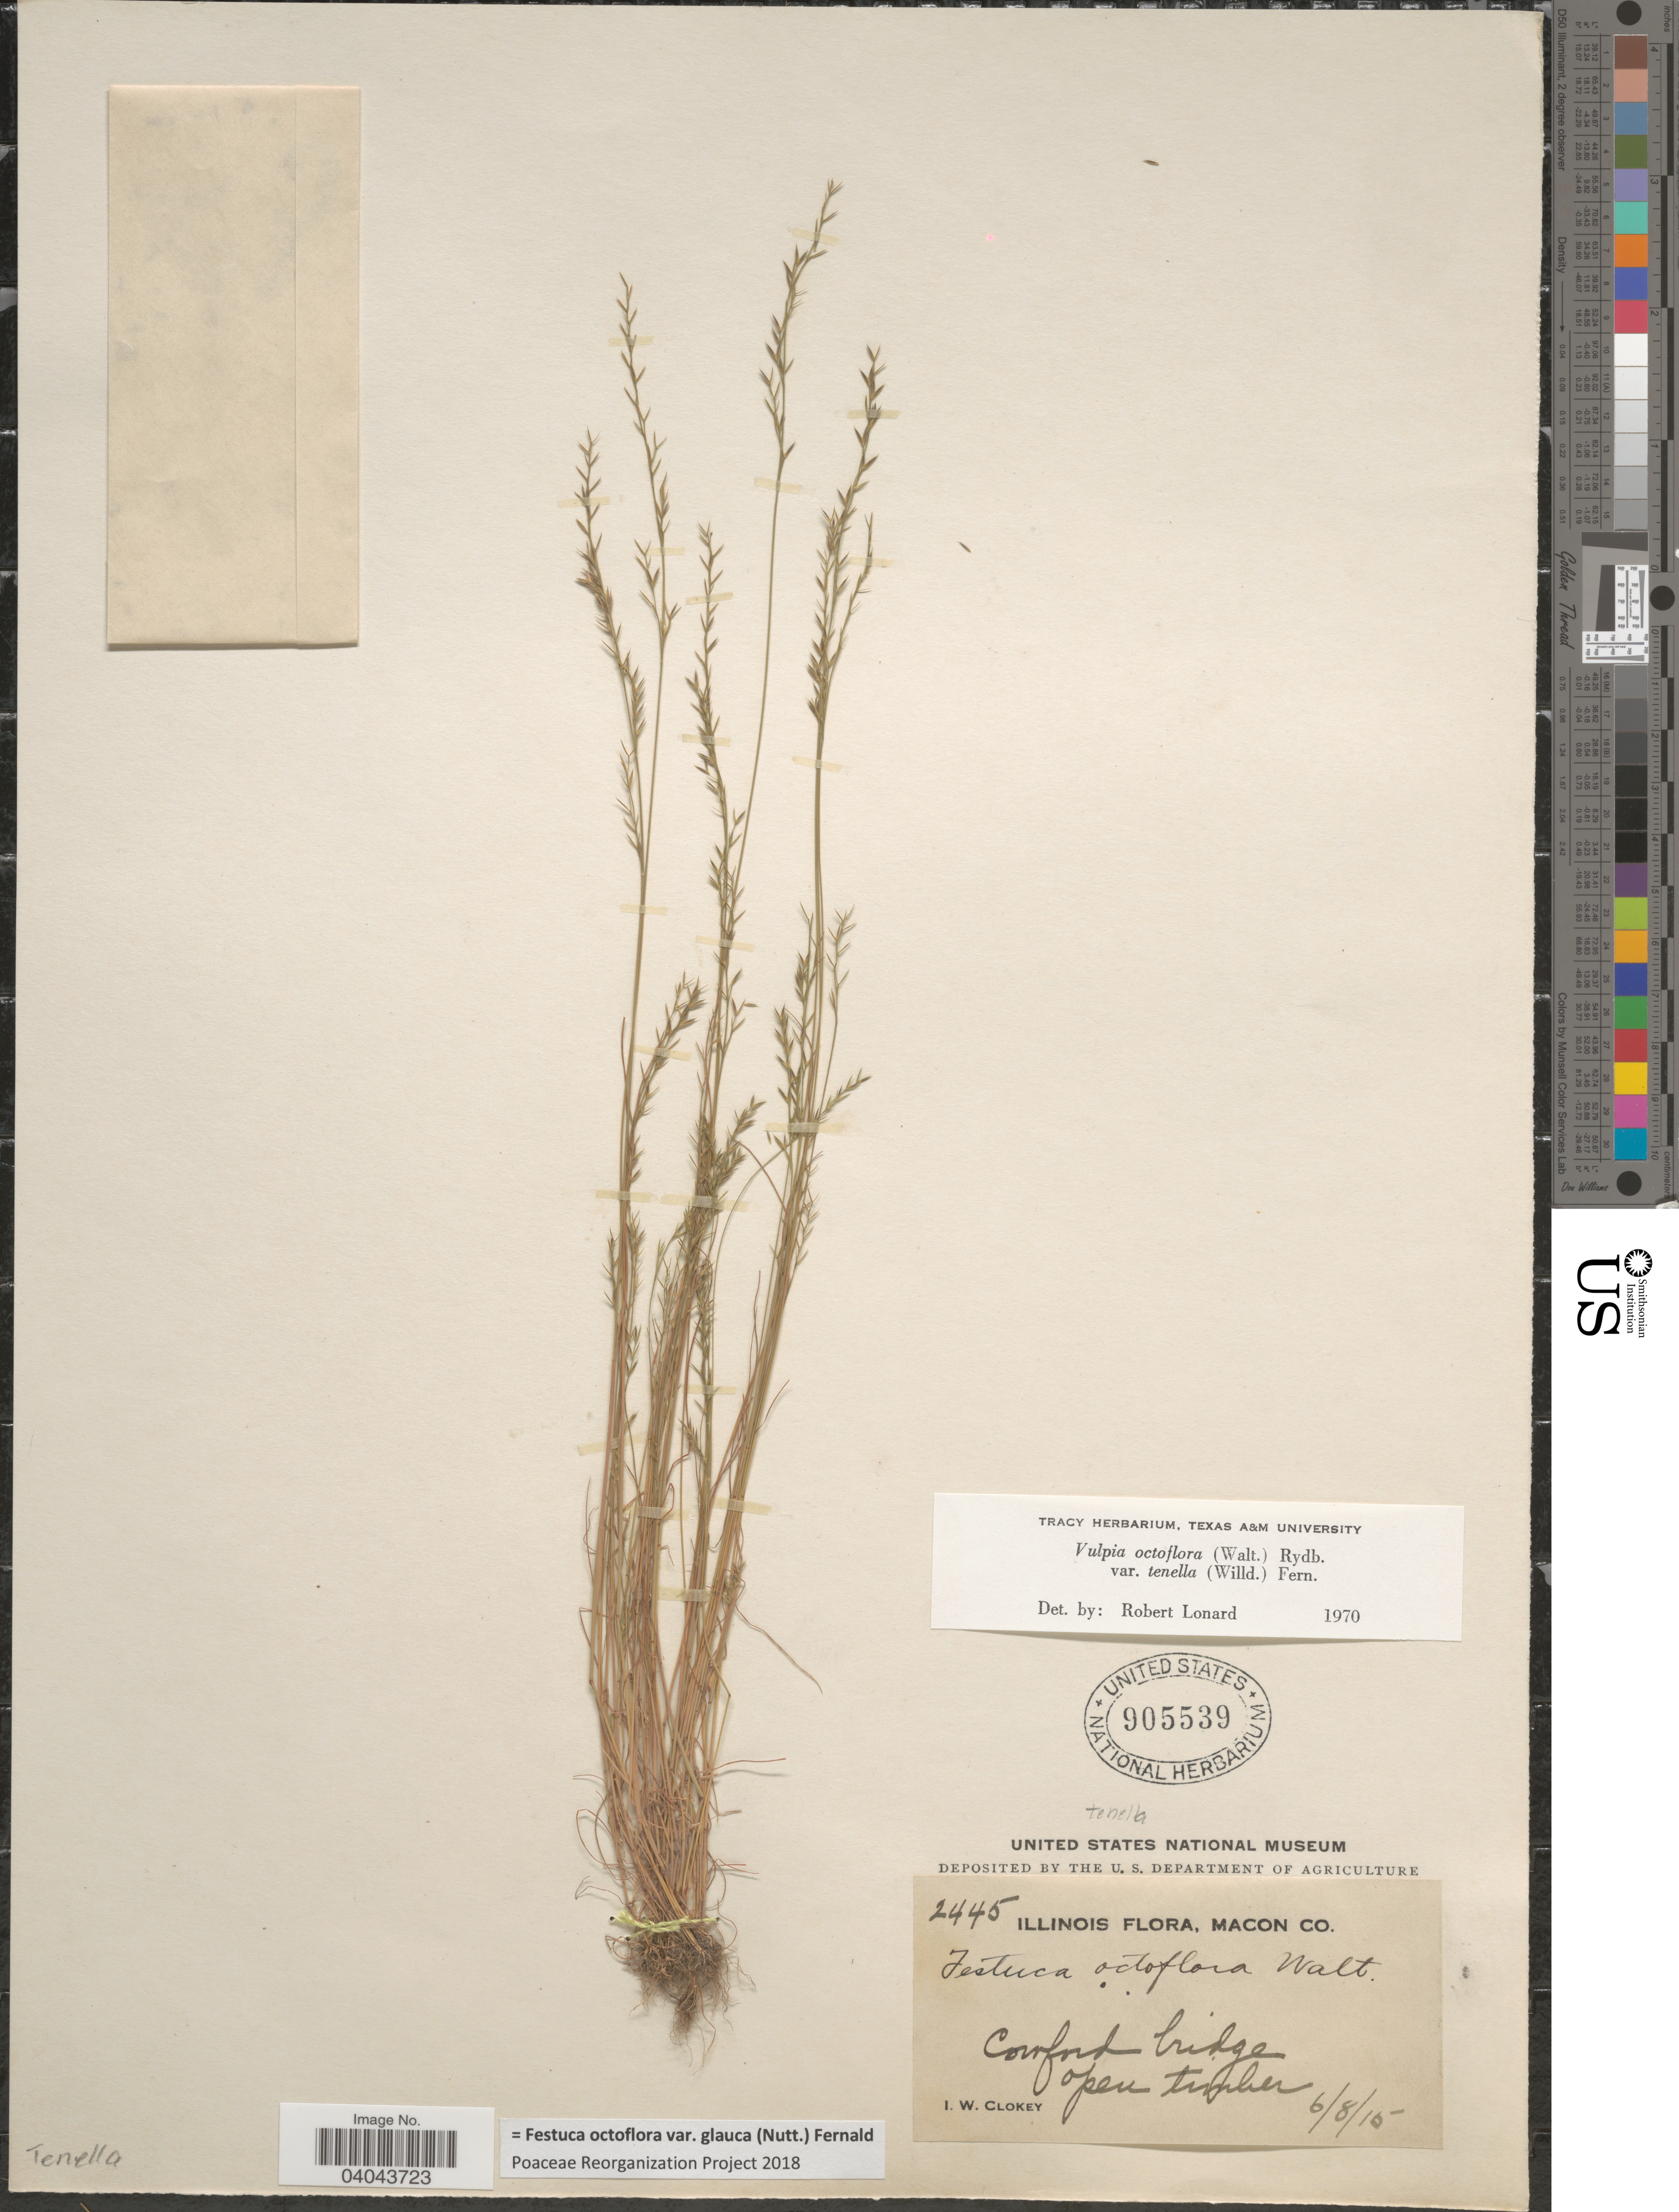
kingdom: Plantae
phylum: Tracheophyta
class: Liliopsida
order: Poales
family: Poaceae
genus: Festuca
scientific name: Festuca octoflora var. glauca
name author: (Nutt.) Fernald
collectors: I. W. Clokey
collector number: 2445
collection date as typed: Transcribed d/m/y: 8/6/15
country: United States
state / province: Illinois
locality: Macon Co. Cowford bridge.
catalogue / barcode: US 905539